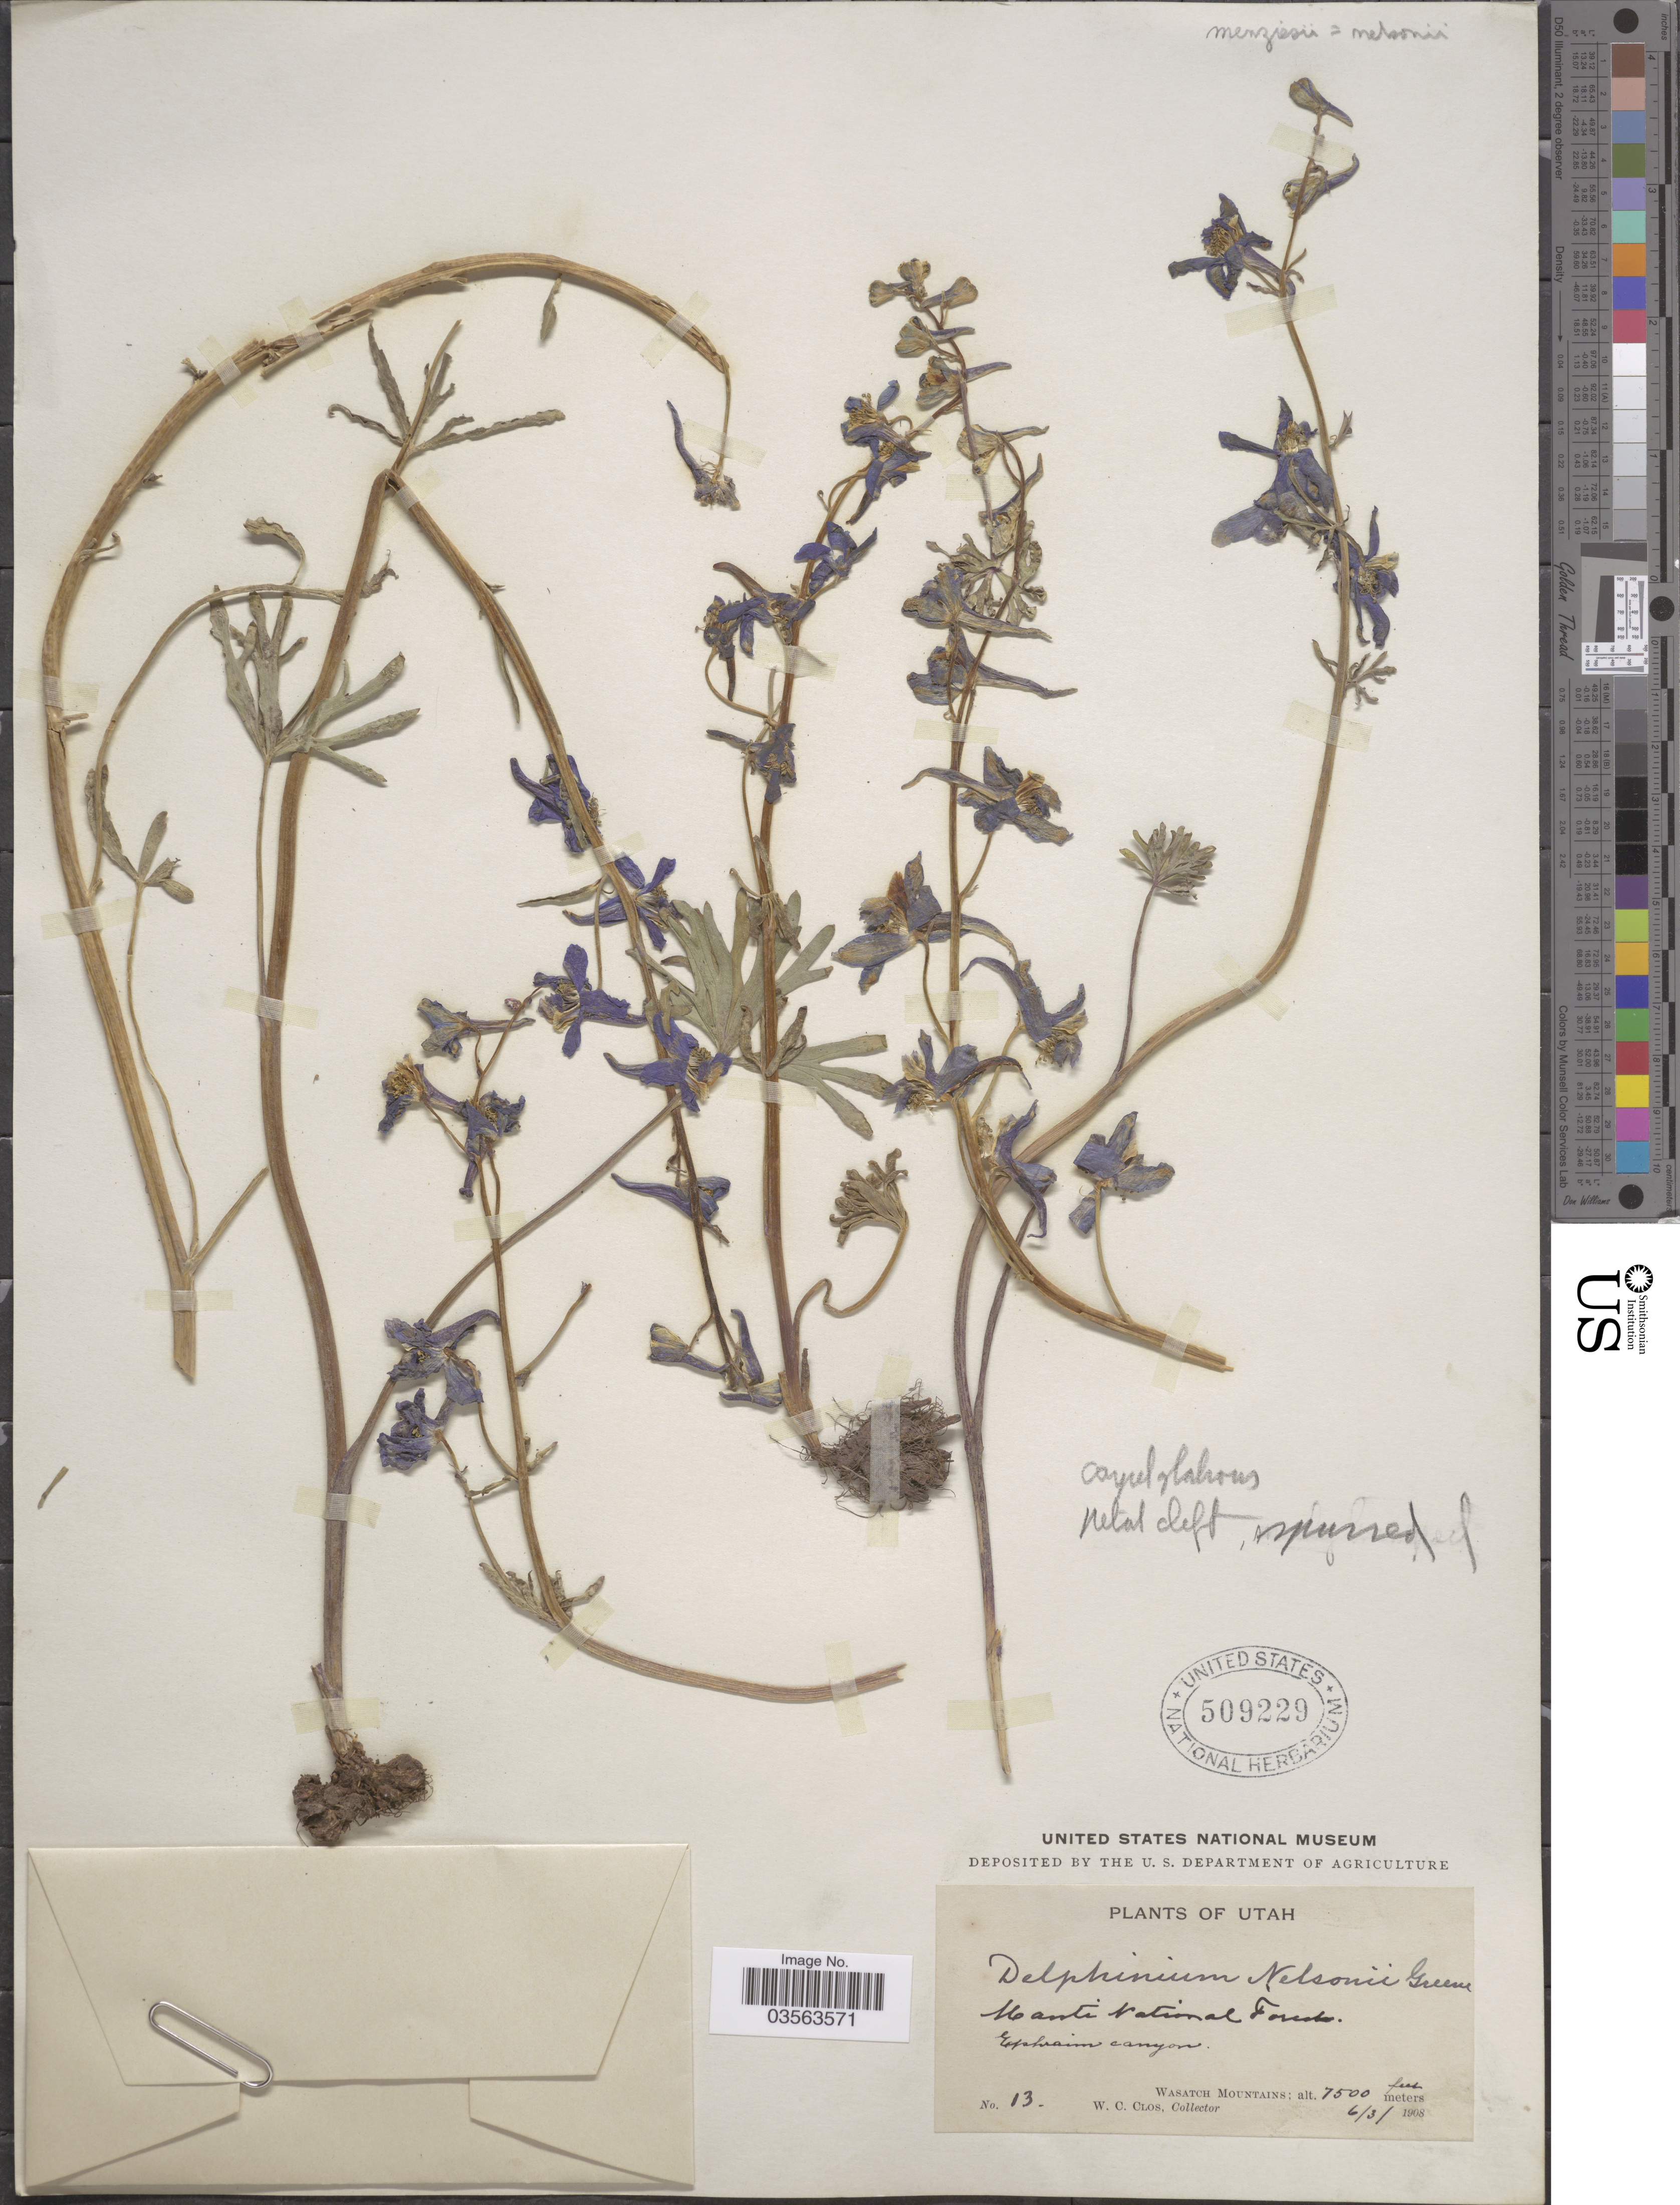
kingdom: Plantae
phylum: Tracheophyta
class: Magnoliopsida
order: Ranunculales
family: Ranunculaceae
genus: Delphinium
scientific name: Delphinium nelsonii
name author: Greene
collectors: W. C. Clos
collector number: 13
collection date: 1908-06-03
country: United States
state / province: Utah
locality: Manti National Forests. Ephraim Canyon. Wasatch Mountains.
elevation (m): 2286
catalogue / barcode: US 509229